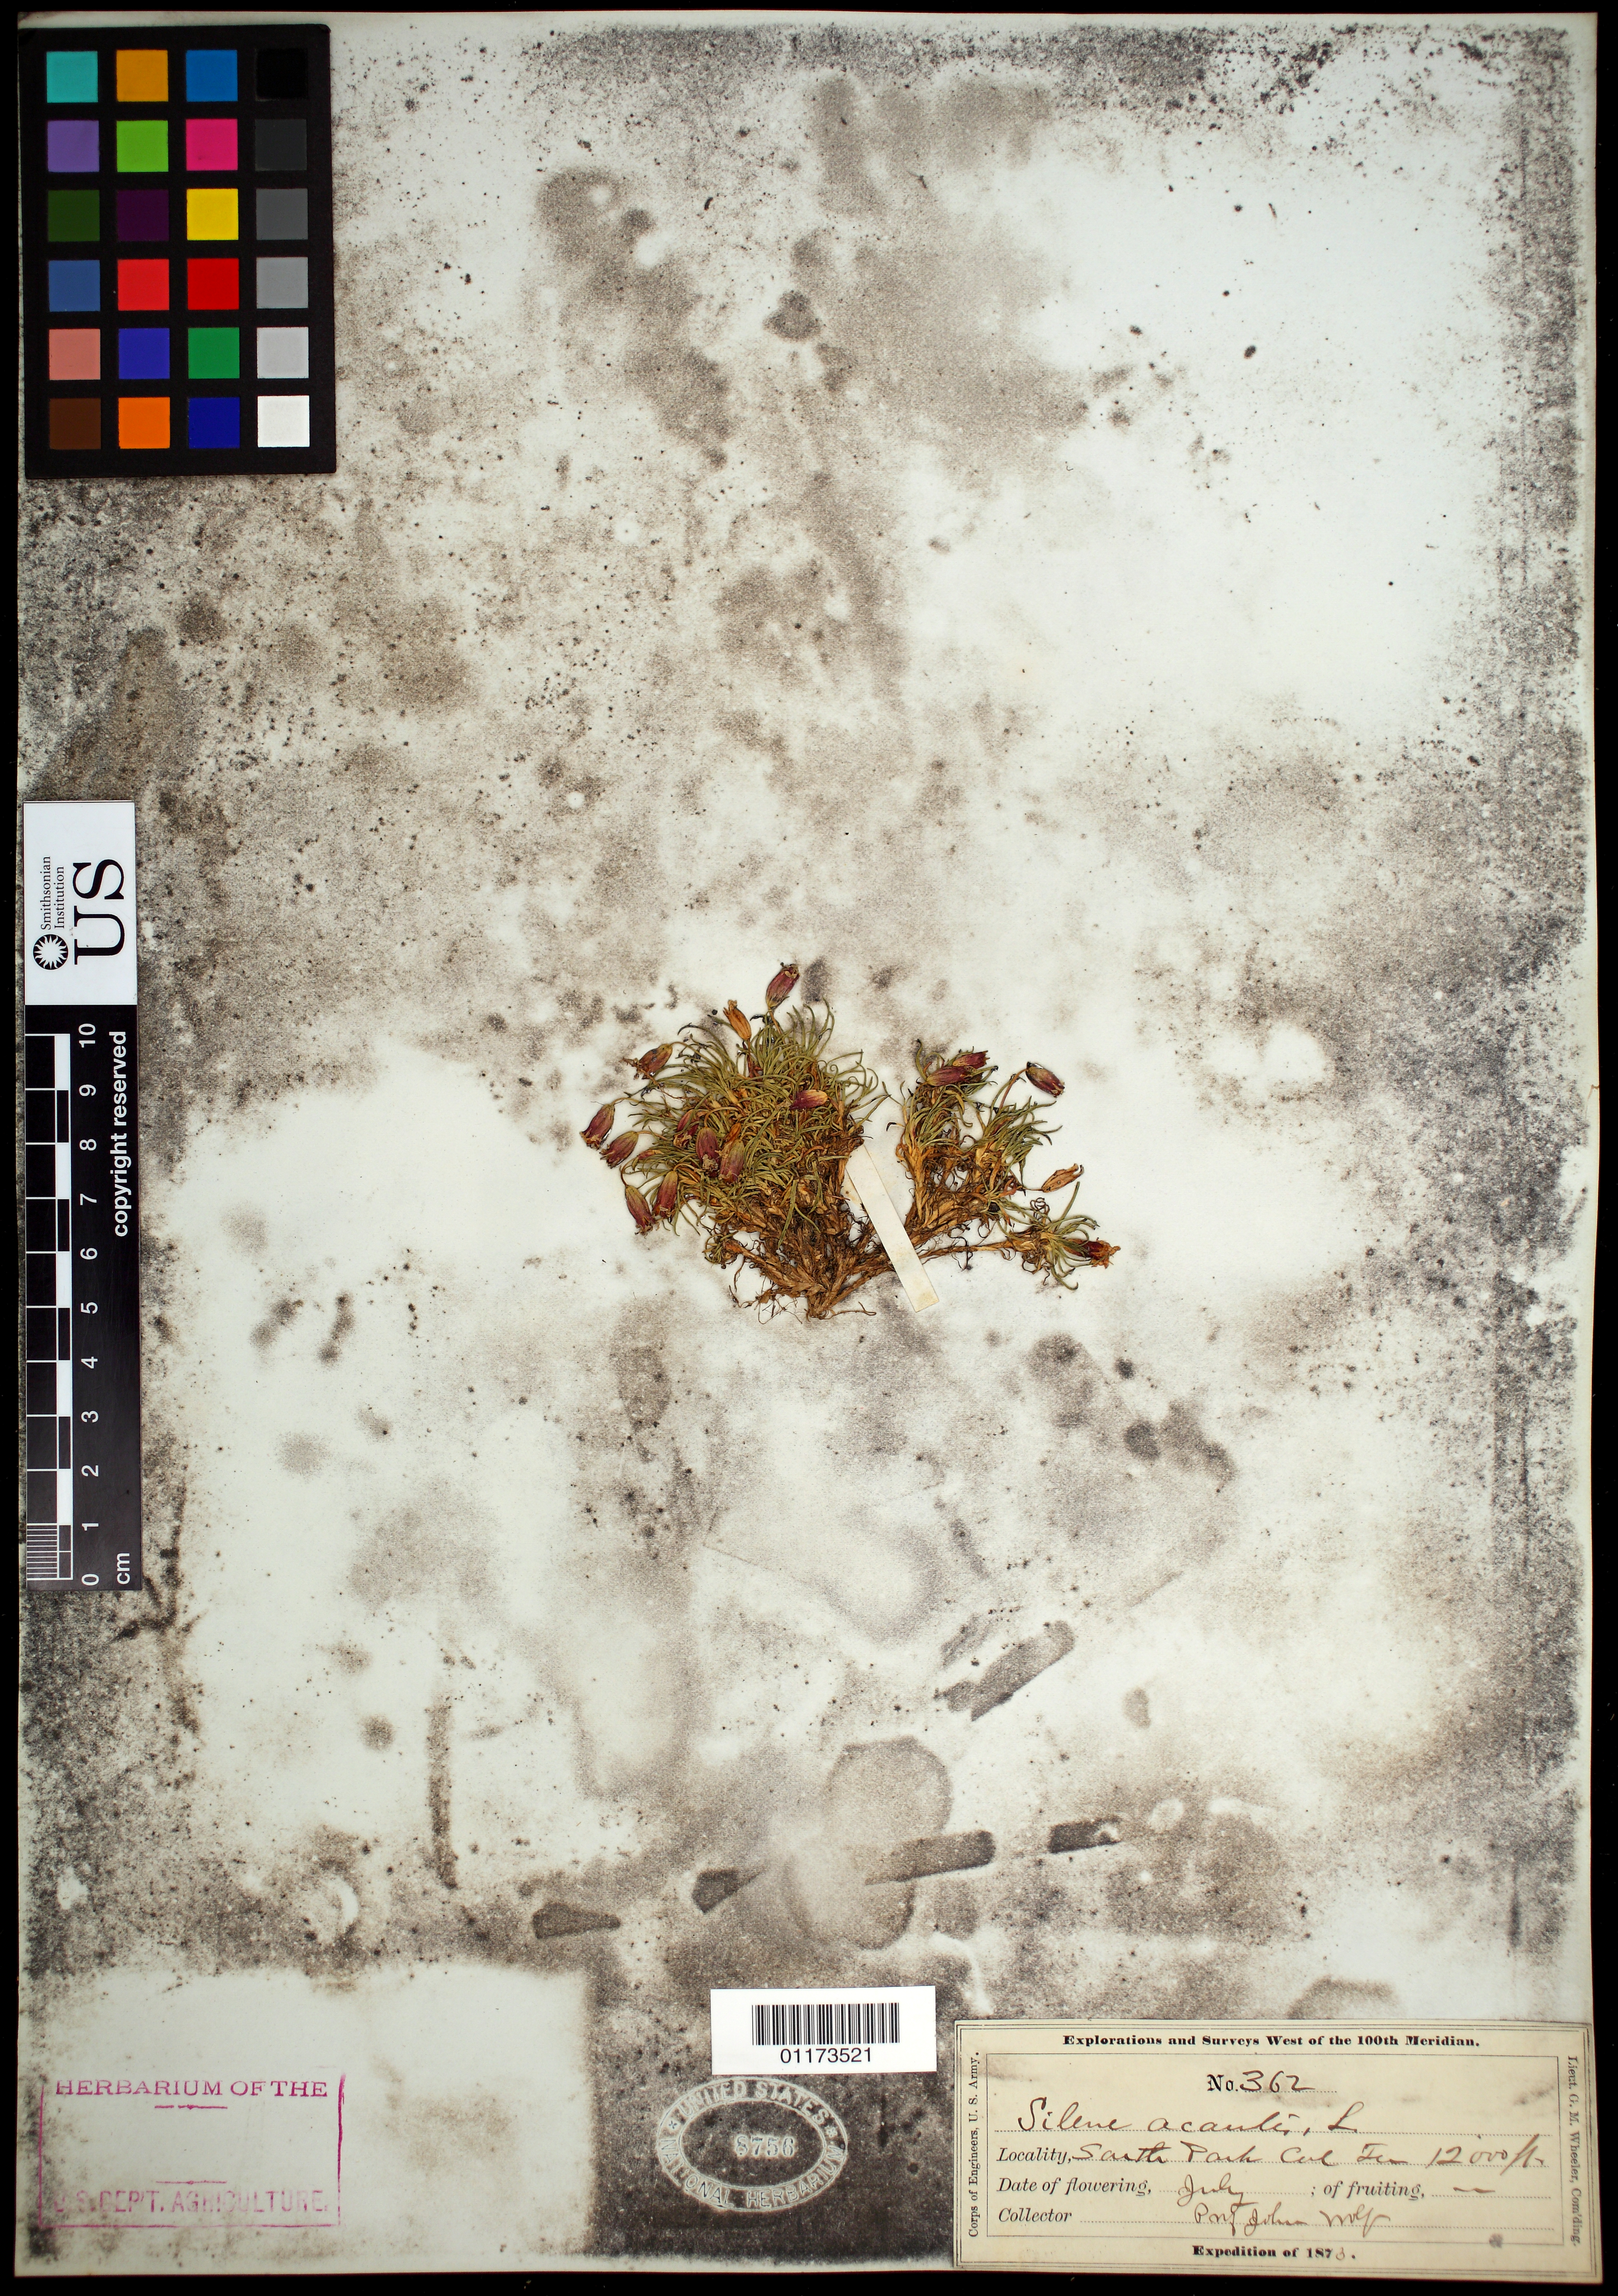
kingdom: Plantae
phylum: Tracheophyta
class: Magnoliopsida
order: Caryophyllales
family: Caryophyllaceae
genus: Silene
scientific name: Silene acaulis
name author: (L.) Jacq.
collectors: J. Wolf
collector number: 362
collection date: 1873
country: United States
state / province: Colorado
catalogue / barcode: US 8756